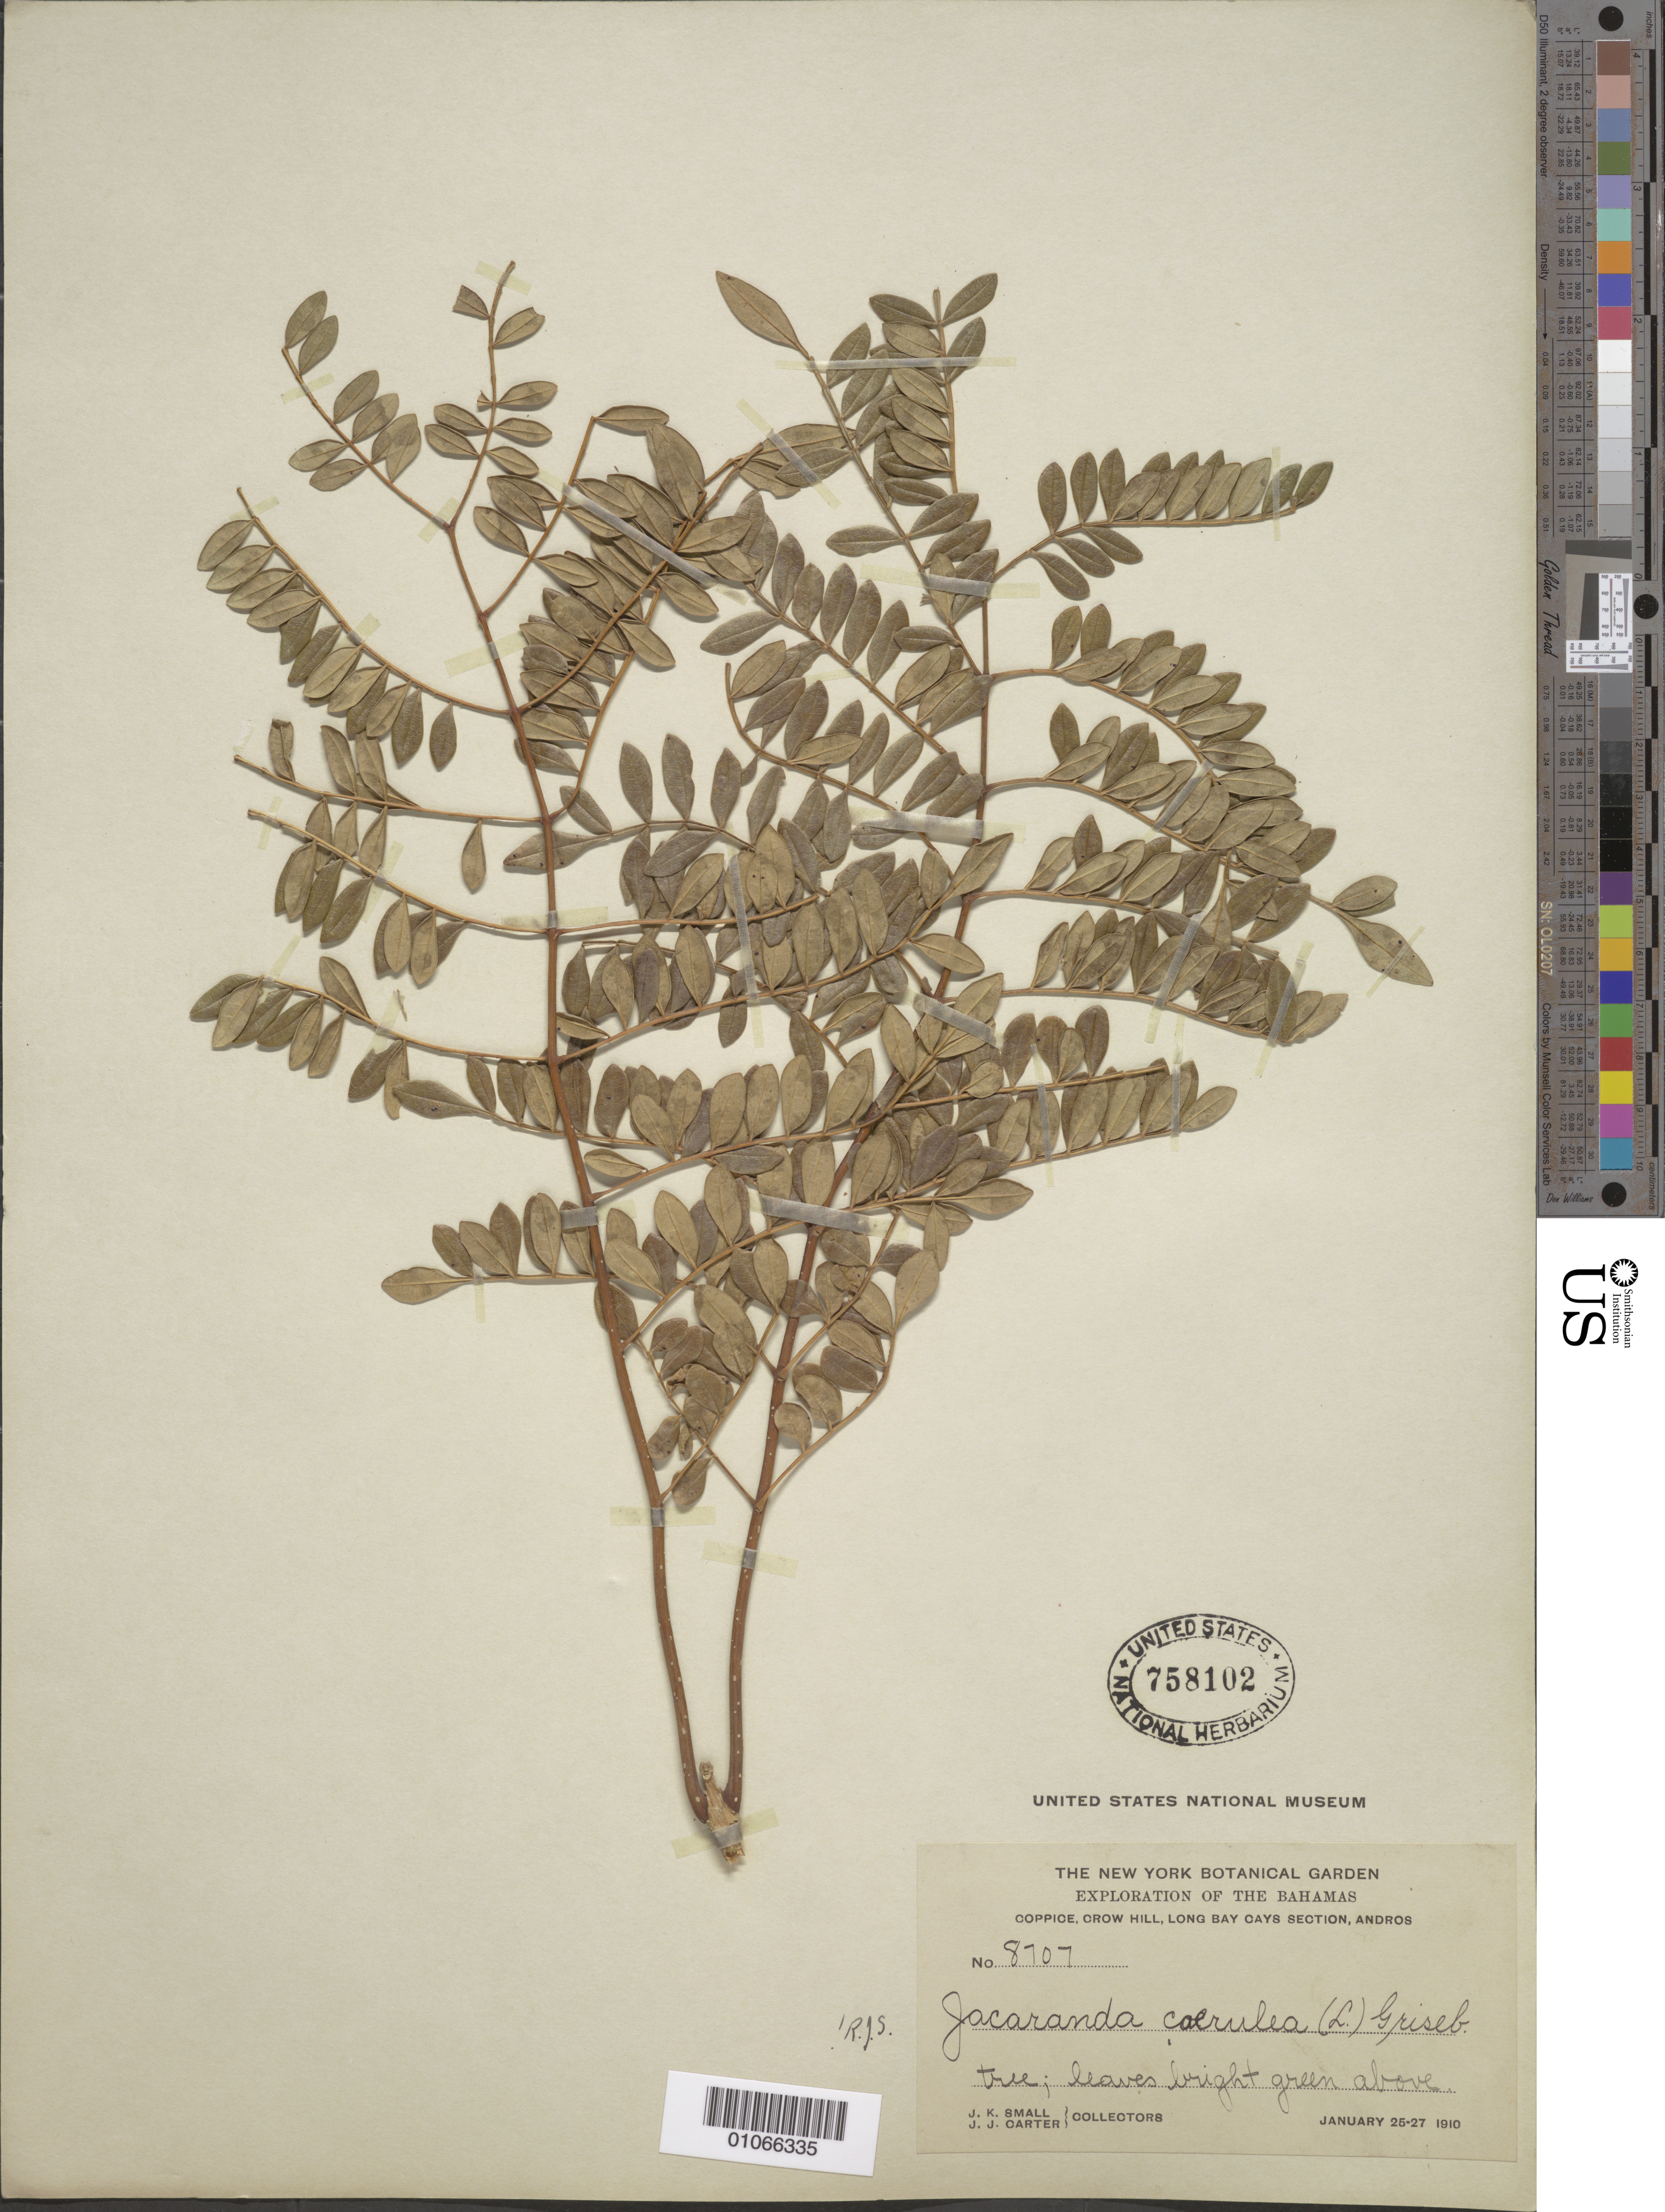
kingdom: Plantae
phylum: Tracheophyta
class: Magnoliopsida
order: Lamiales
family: Bignoniaceae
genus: Jacaranda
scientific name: Jacaranda caerulea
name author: (L.) J. St.-Hil.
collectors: J. K. Small & J. J. Carter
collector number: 8707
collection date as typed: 25 Jan 1910 to 27 Jan 1910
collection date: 1910-01-25/1910-01-27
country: Bahamas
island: Andros I.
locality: Coppice, Crow Hill, Long Bay Cays Section.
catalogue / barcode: US 758102